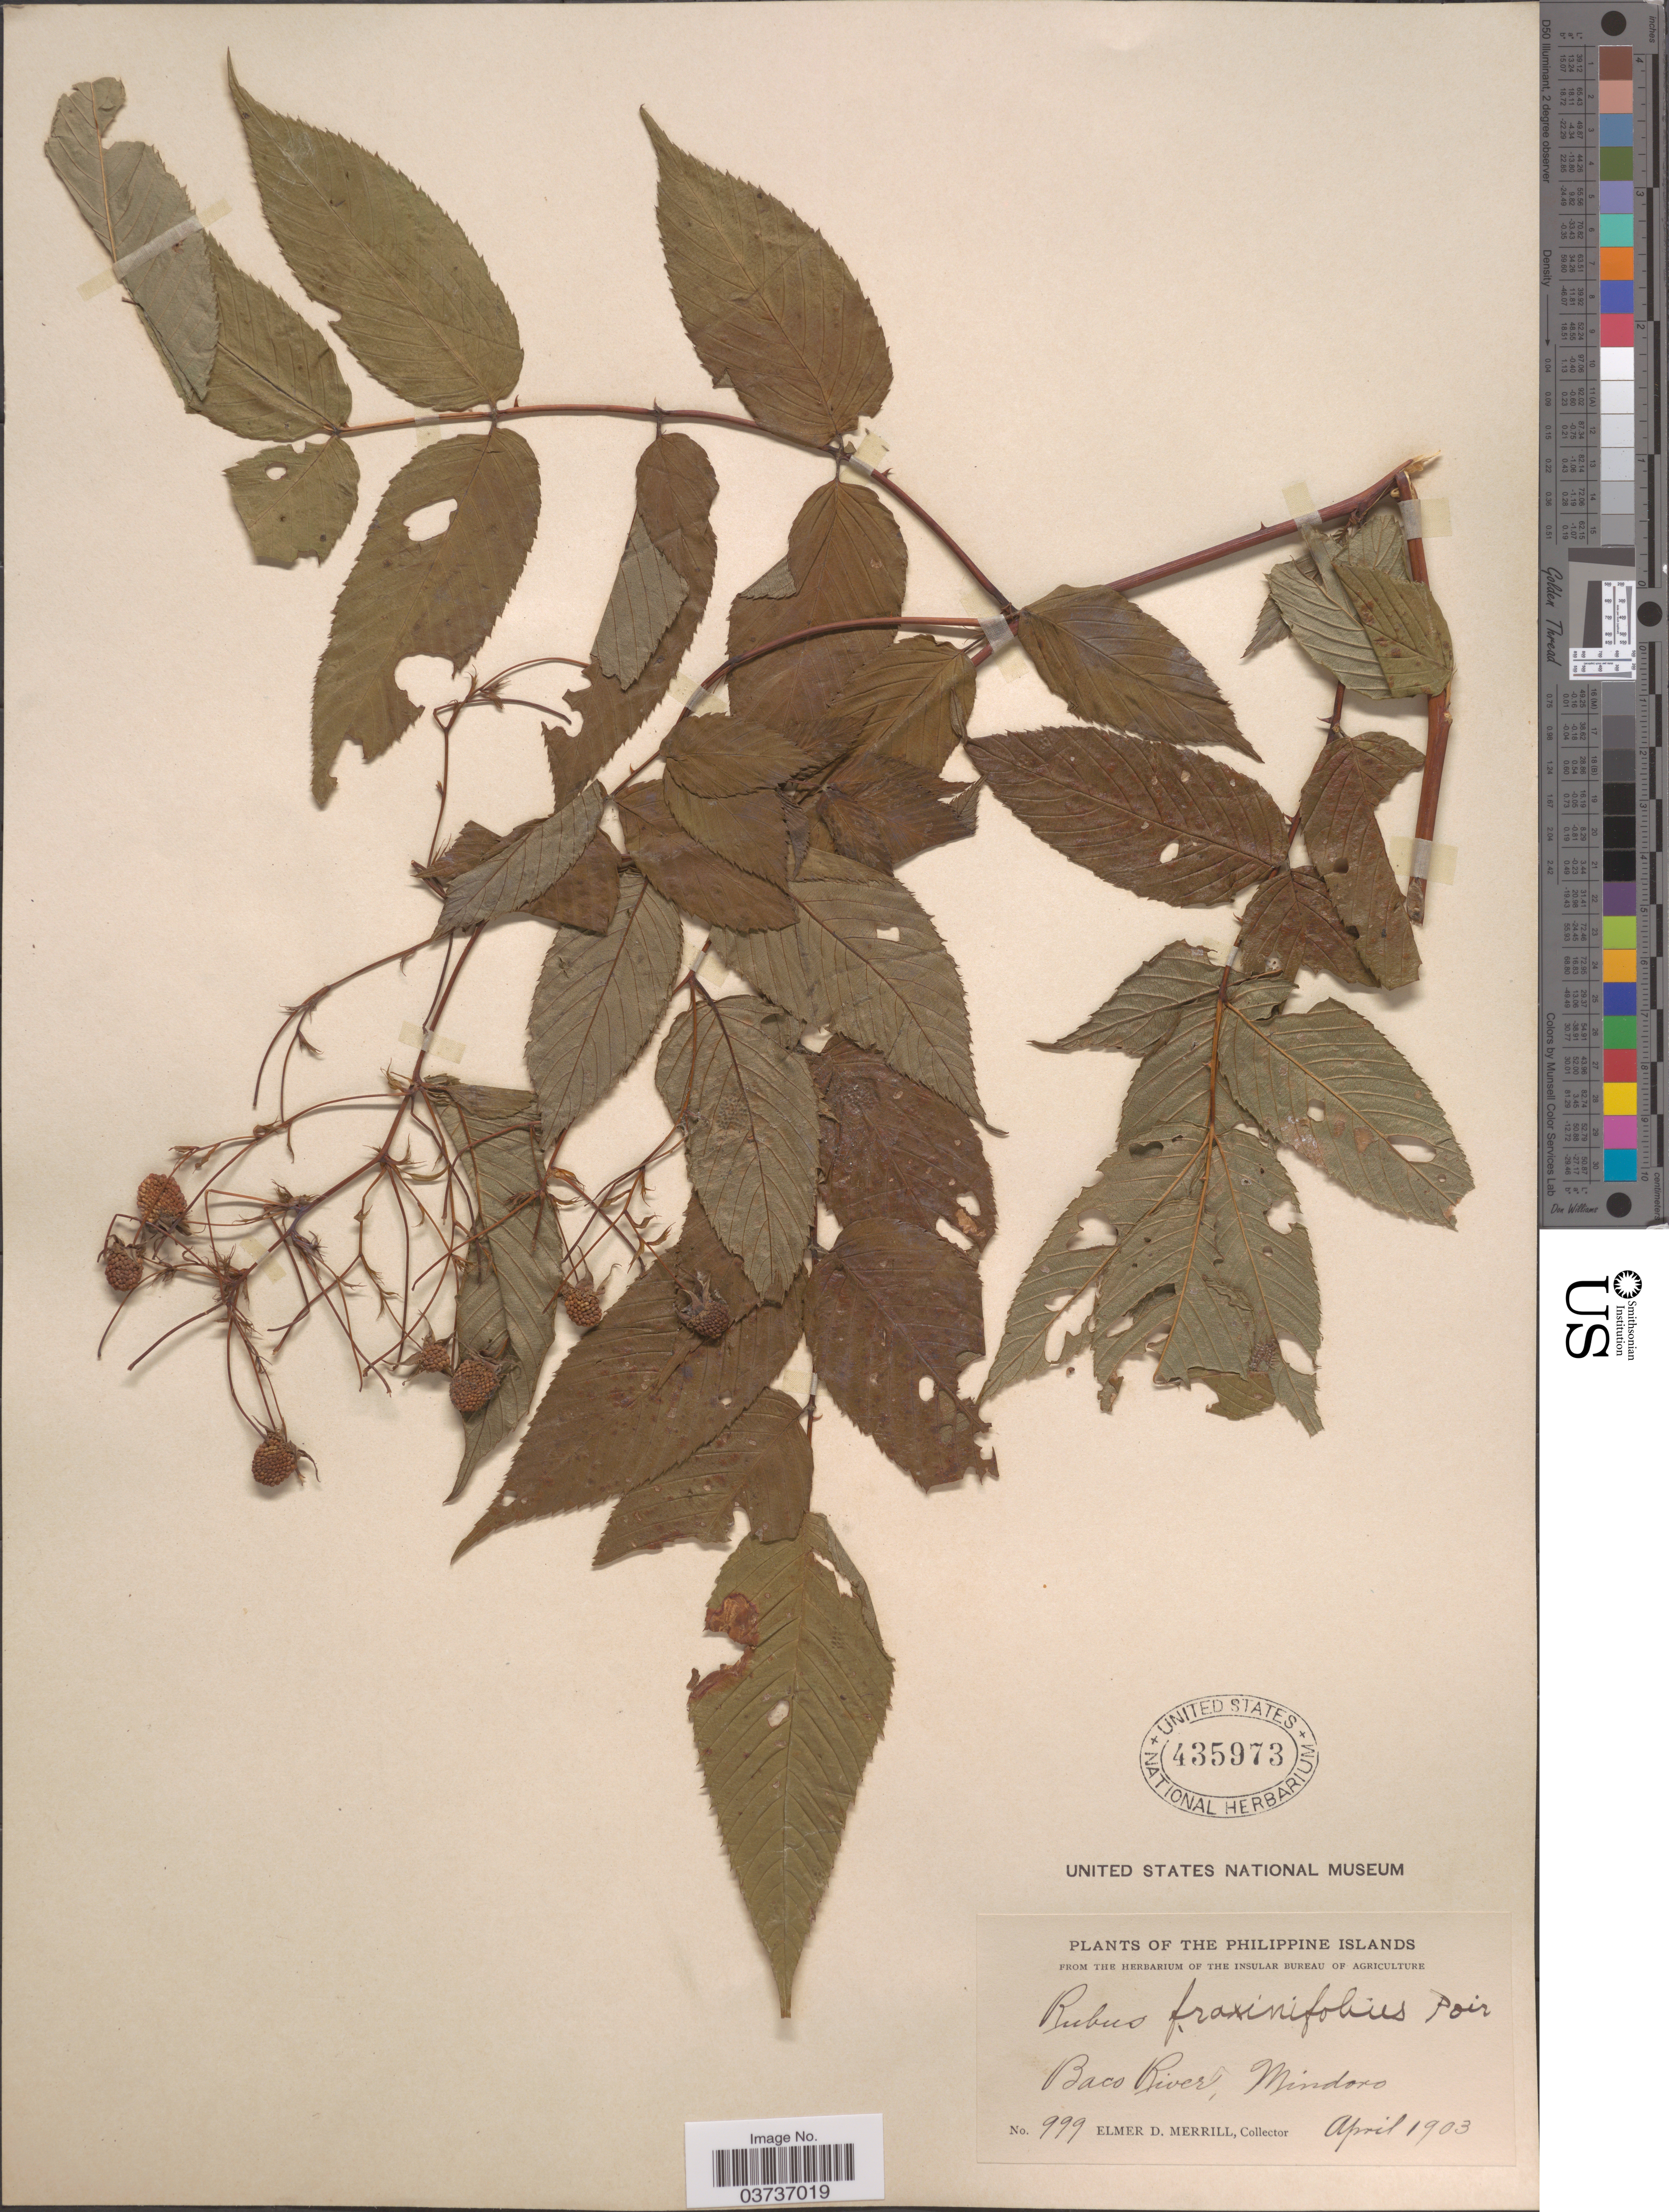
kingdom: Plantae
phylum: Tracheophyta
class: Magnoliopsida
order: Rosales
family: Rosaceae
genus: Rubus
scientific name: Rubus fraxinifolius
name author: Hayata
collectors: E. D. Merrill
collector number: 999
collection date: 1903-04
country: Philippines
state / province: Mimaropa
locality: Baco River, Mindoro.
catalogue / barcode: US 435973